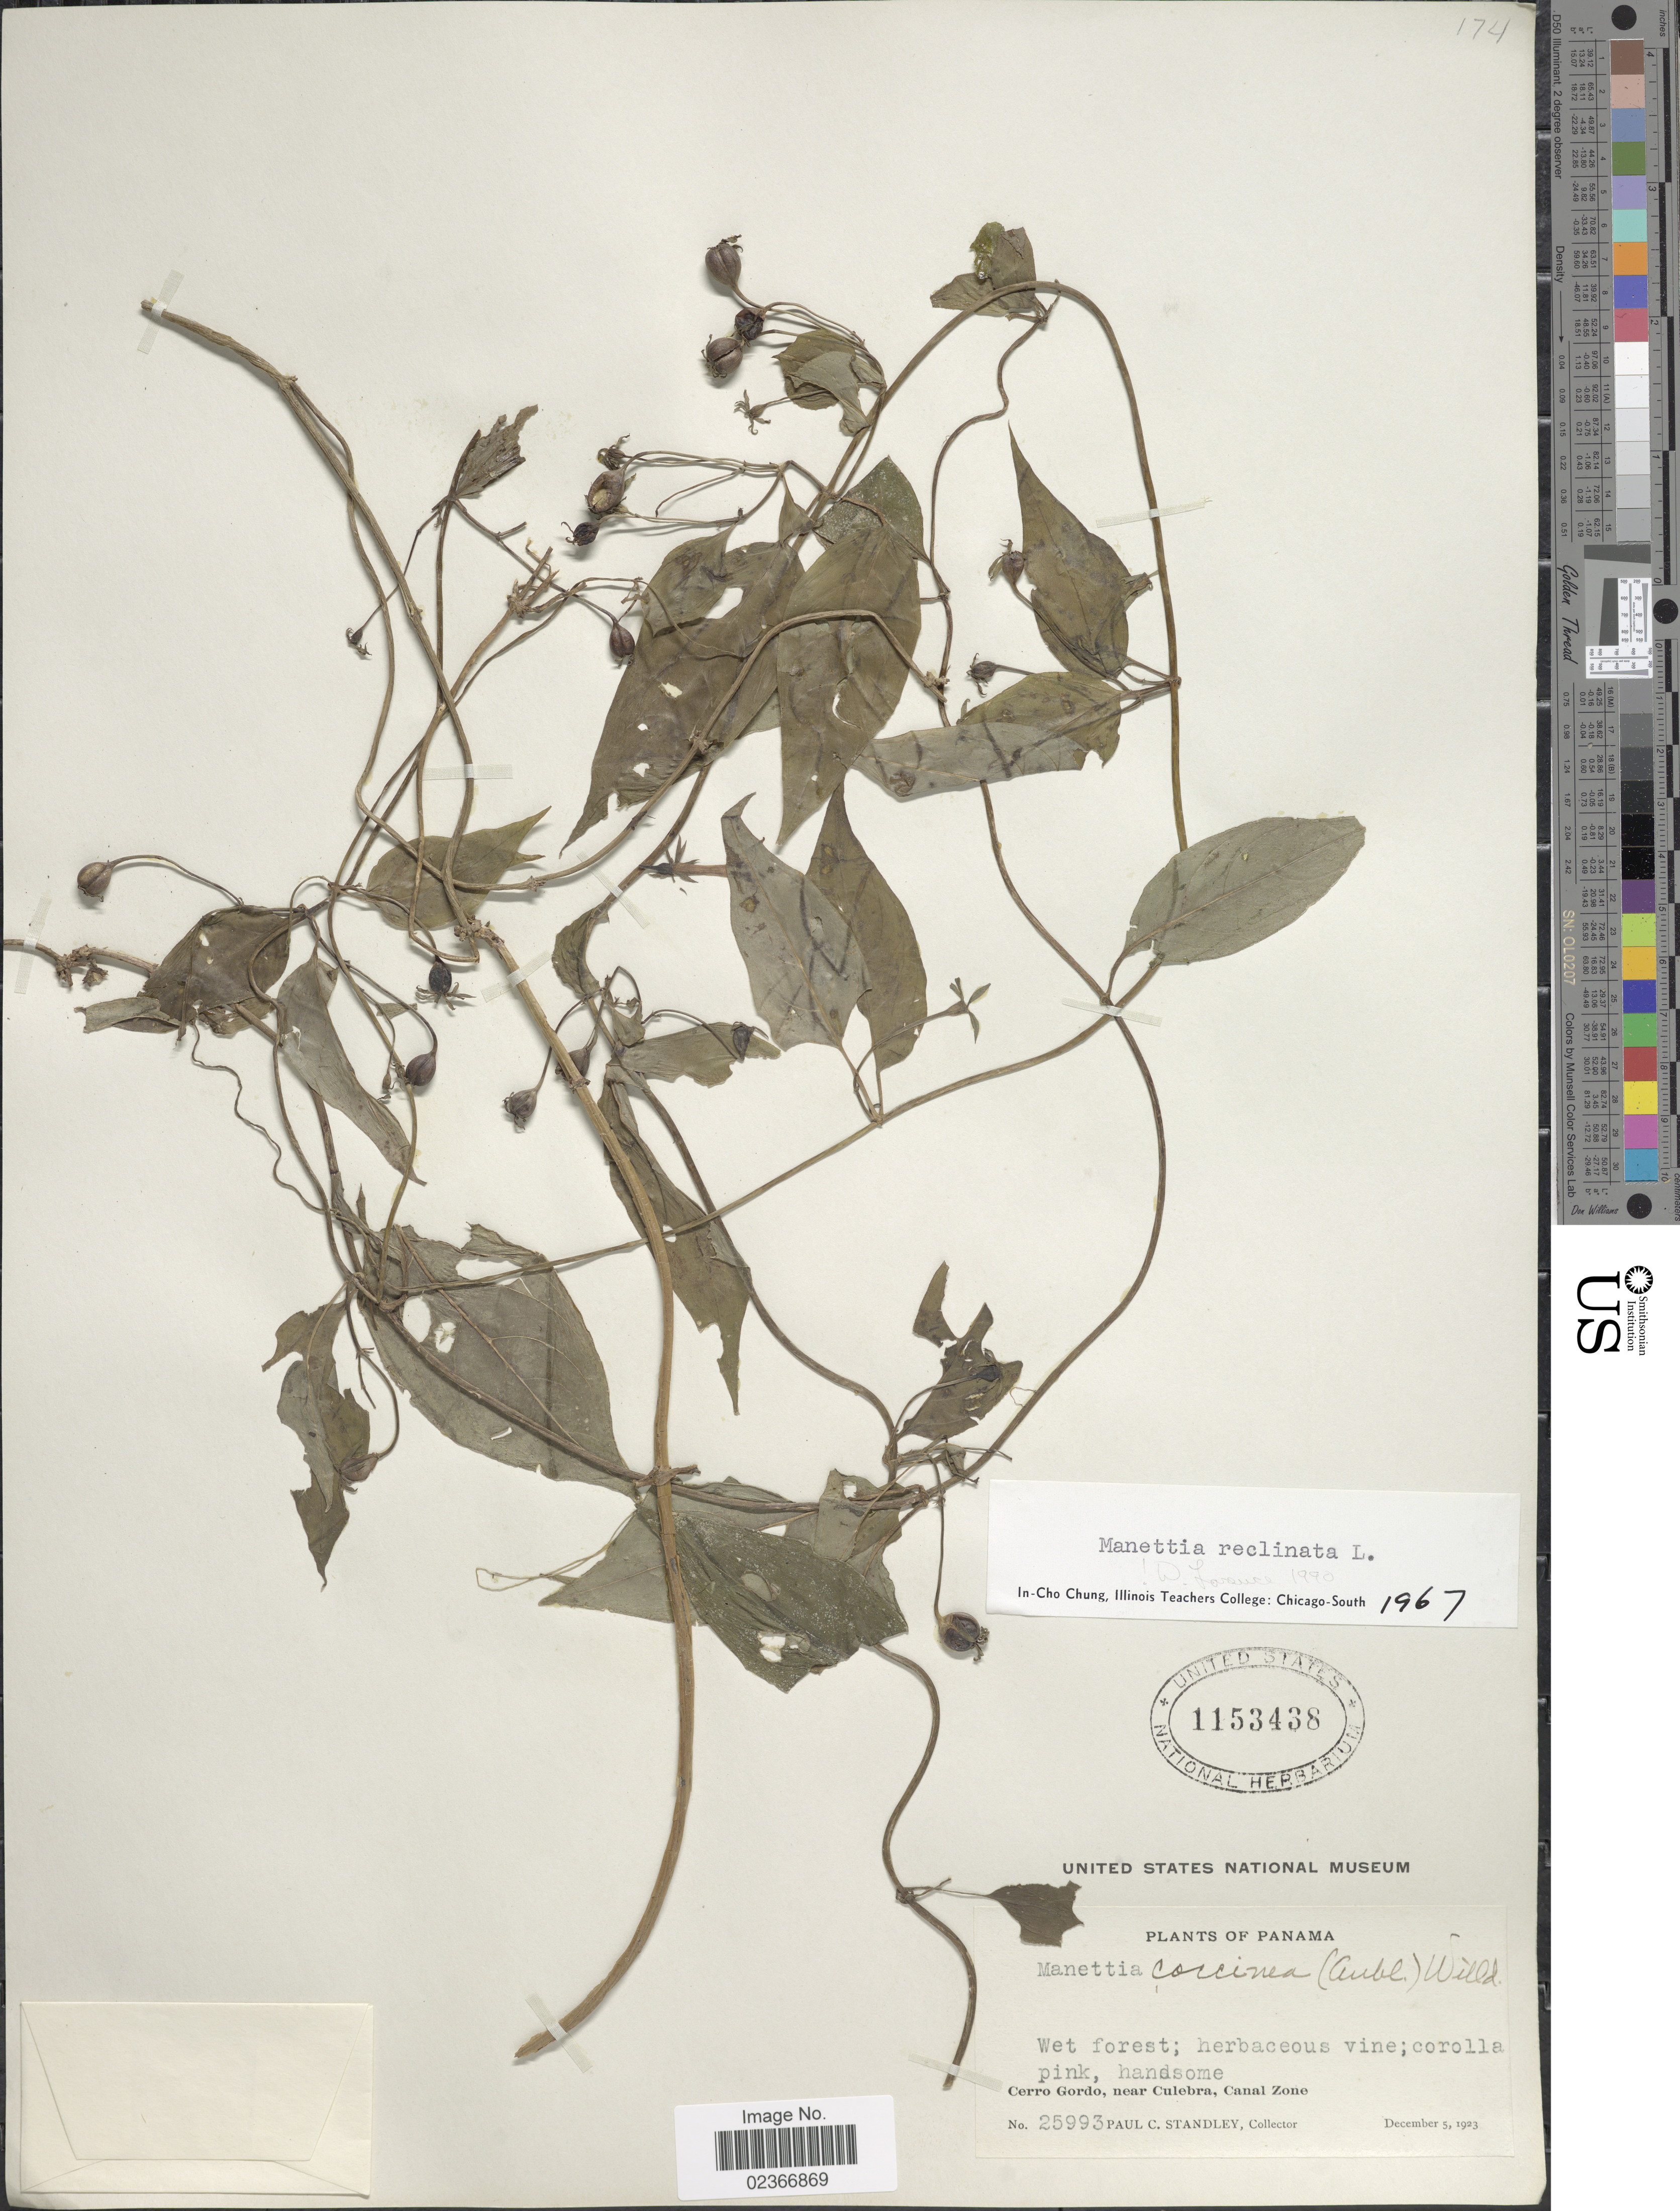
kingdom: Plantae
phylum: Tracheophyta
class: Magnoliopsida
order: Gentianales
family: Rubiaceae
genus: Manettia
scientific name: Manettia reclinata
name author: L.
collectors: P. C. Standley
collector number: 25993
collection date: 1923-12-05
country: Panama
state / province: Colón / Panamá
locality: Cerro Gordo, near Culebra, Canal Zone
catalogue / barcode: US 1153438